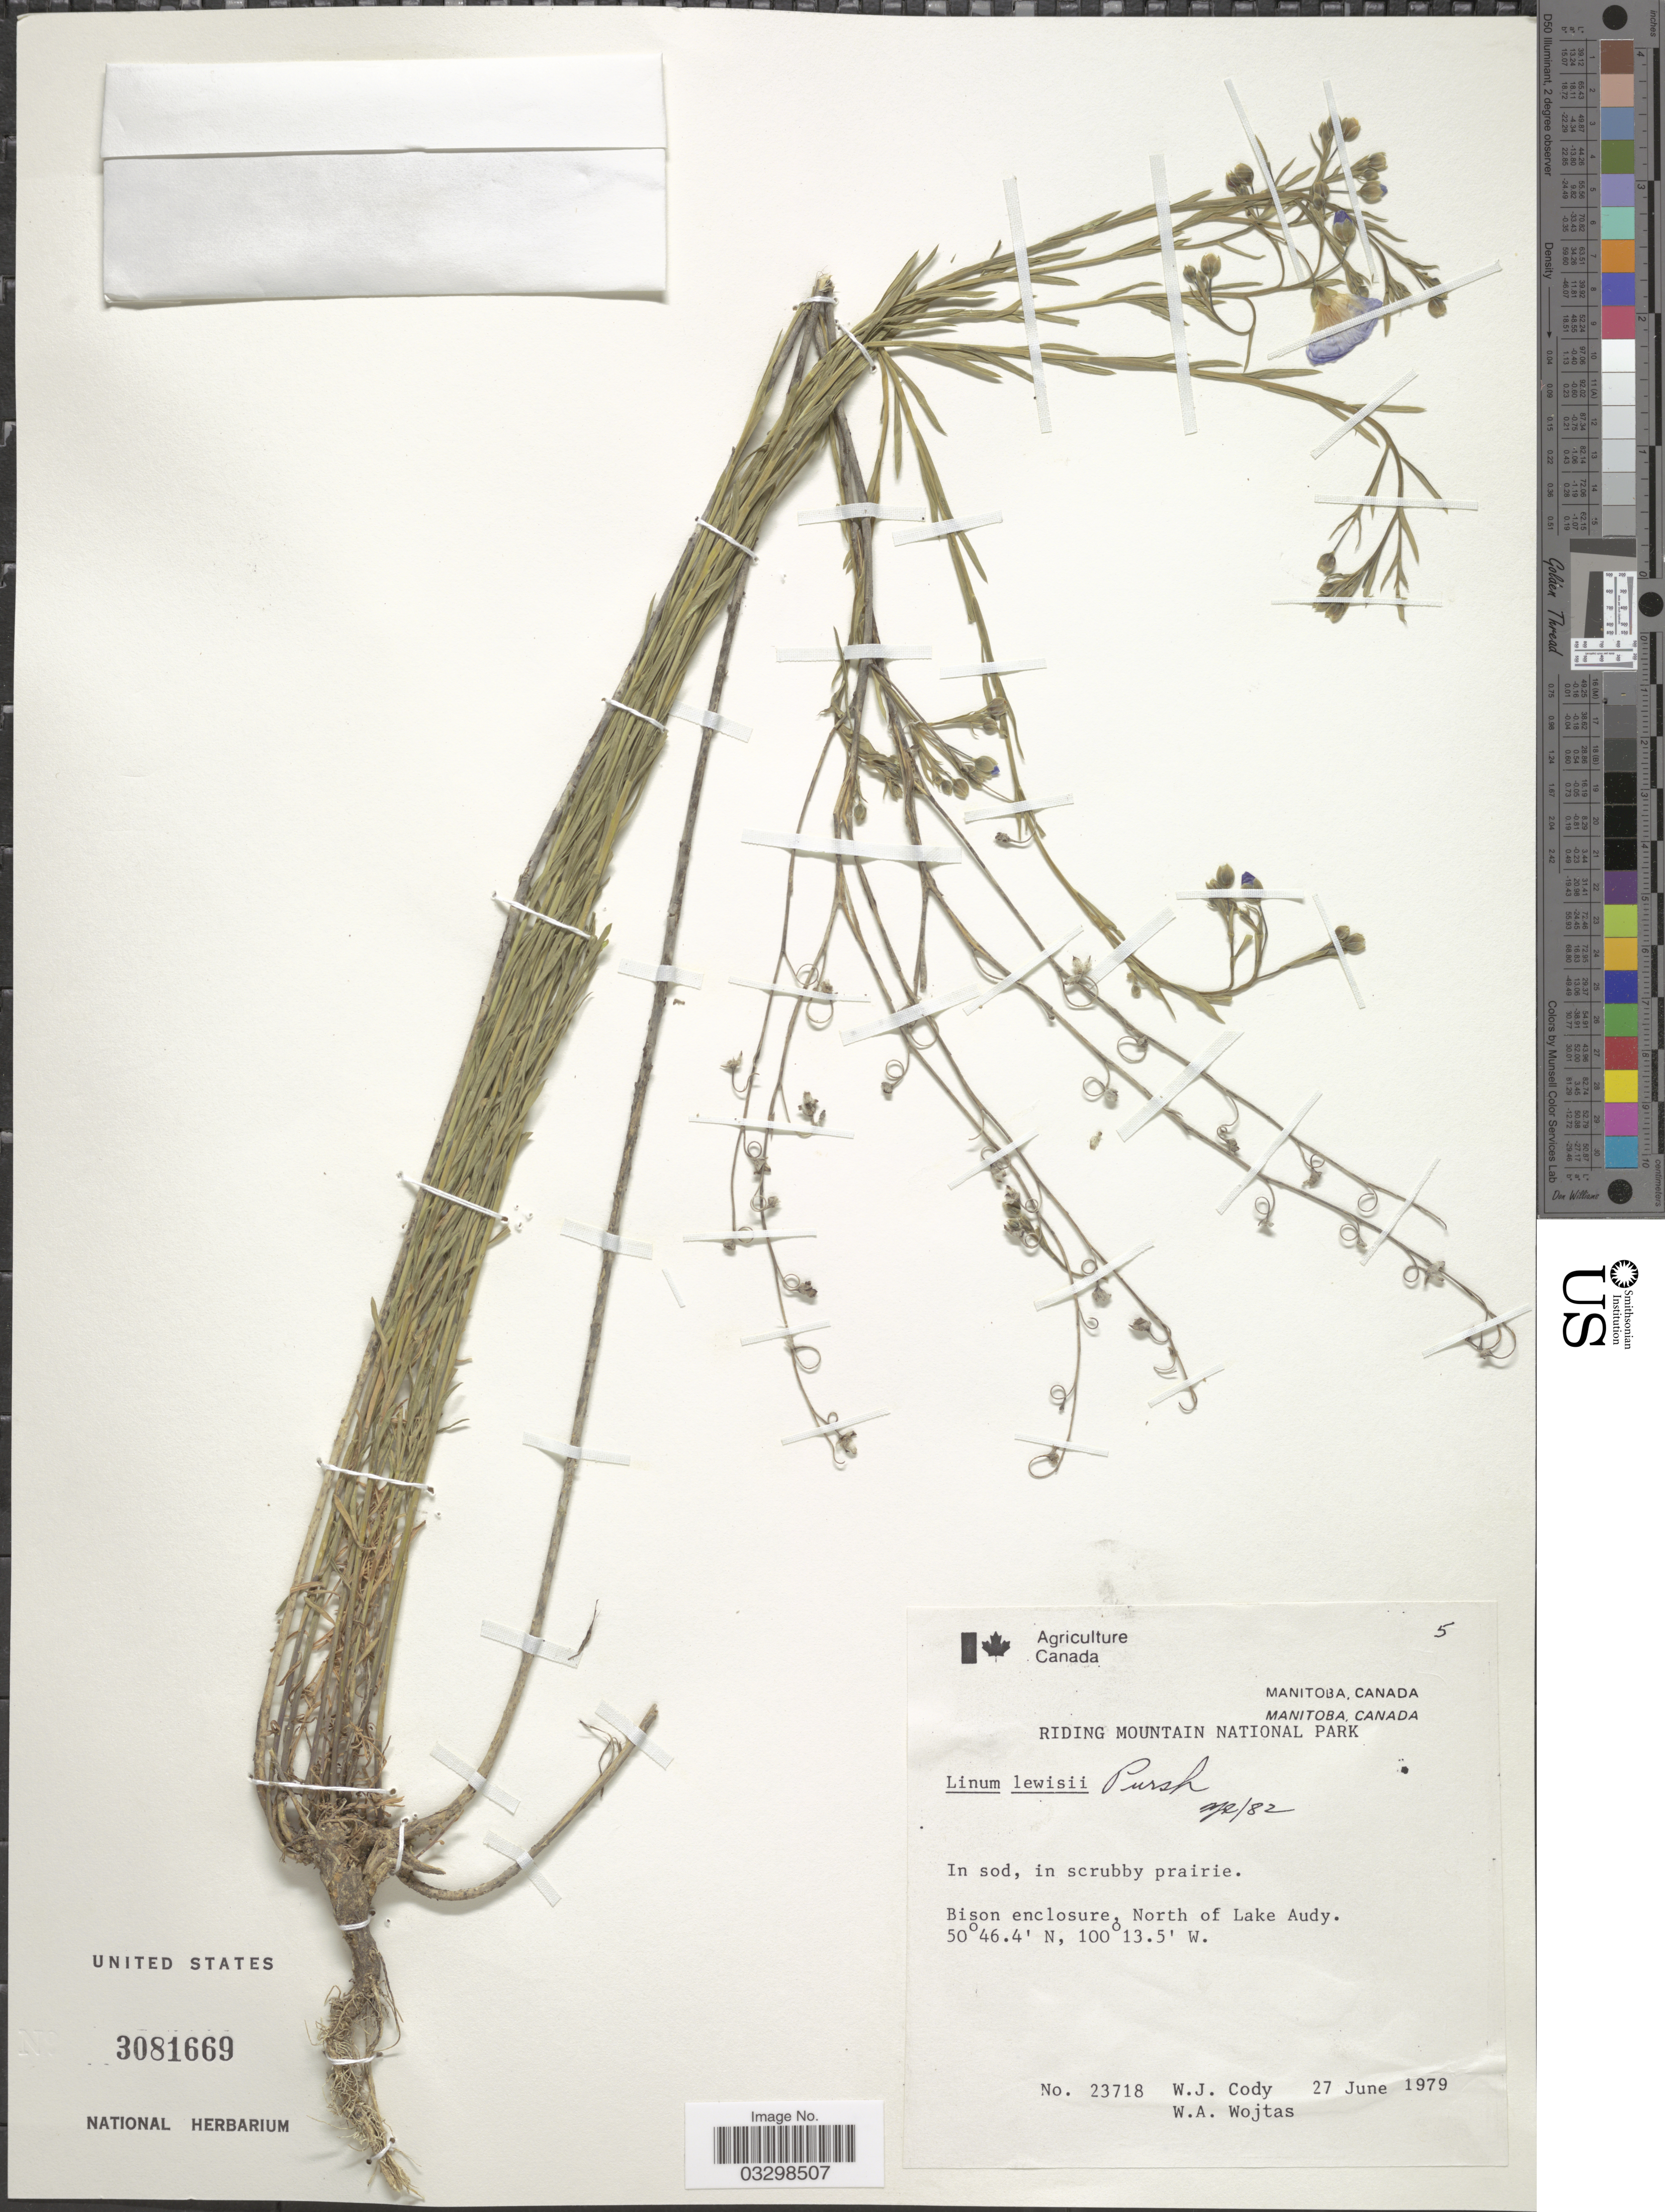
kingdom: Plantae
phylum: Tracheophyta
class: Magnoliopsida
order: Malpighiales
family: Linaceae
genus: Linum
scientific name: Linum lewisii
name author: Pursh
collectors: W. Cody & W. Wojtas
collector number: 23718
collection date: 1979-06-27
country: Canada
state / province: Manitoba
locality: Riding Mountain National Park. Bison enclosure, North of Lake Audy.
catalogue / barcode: US 3081669